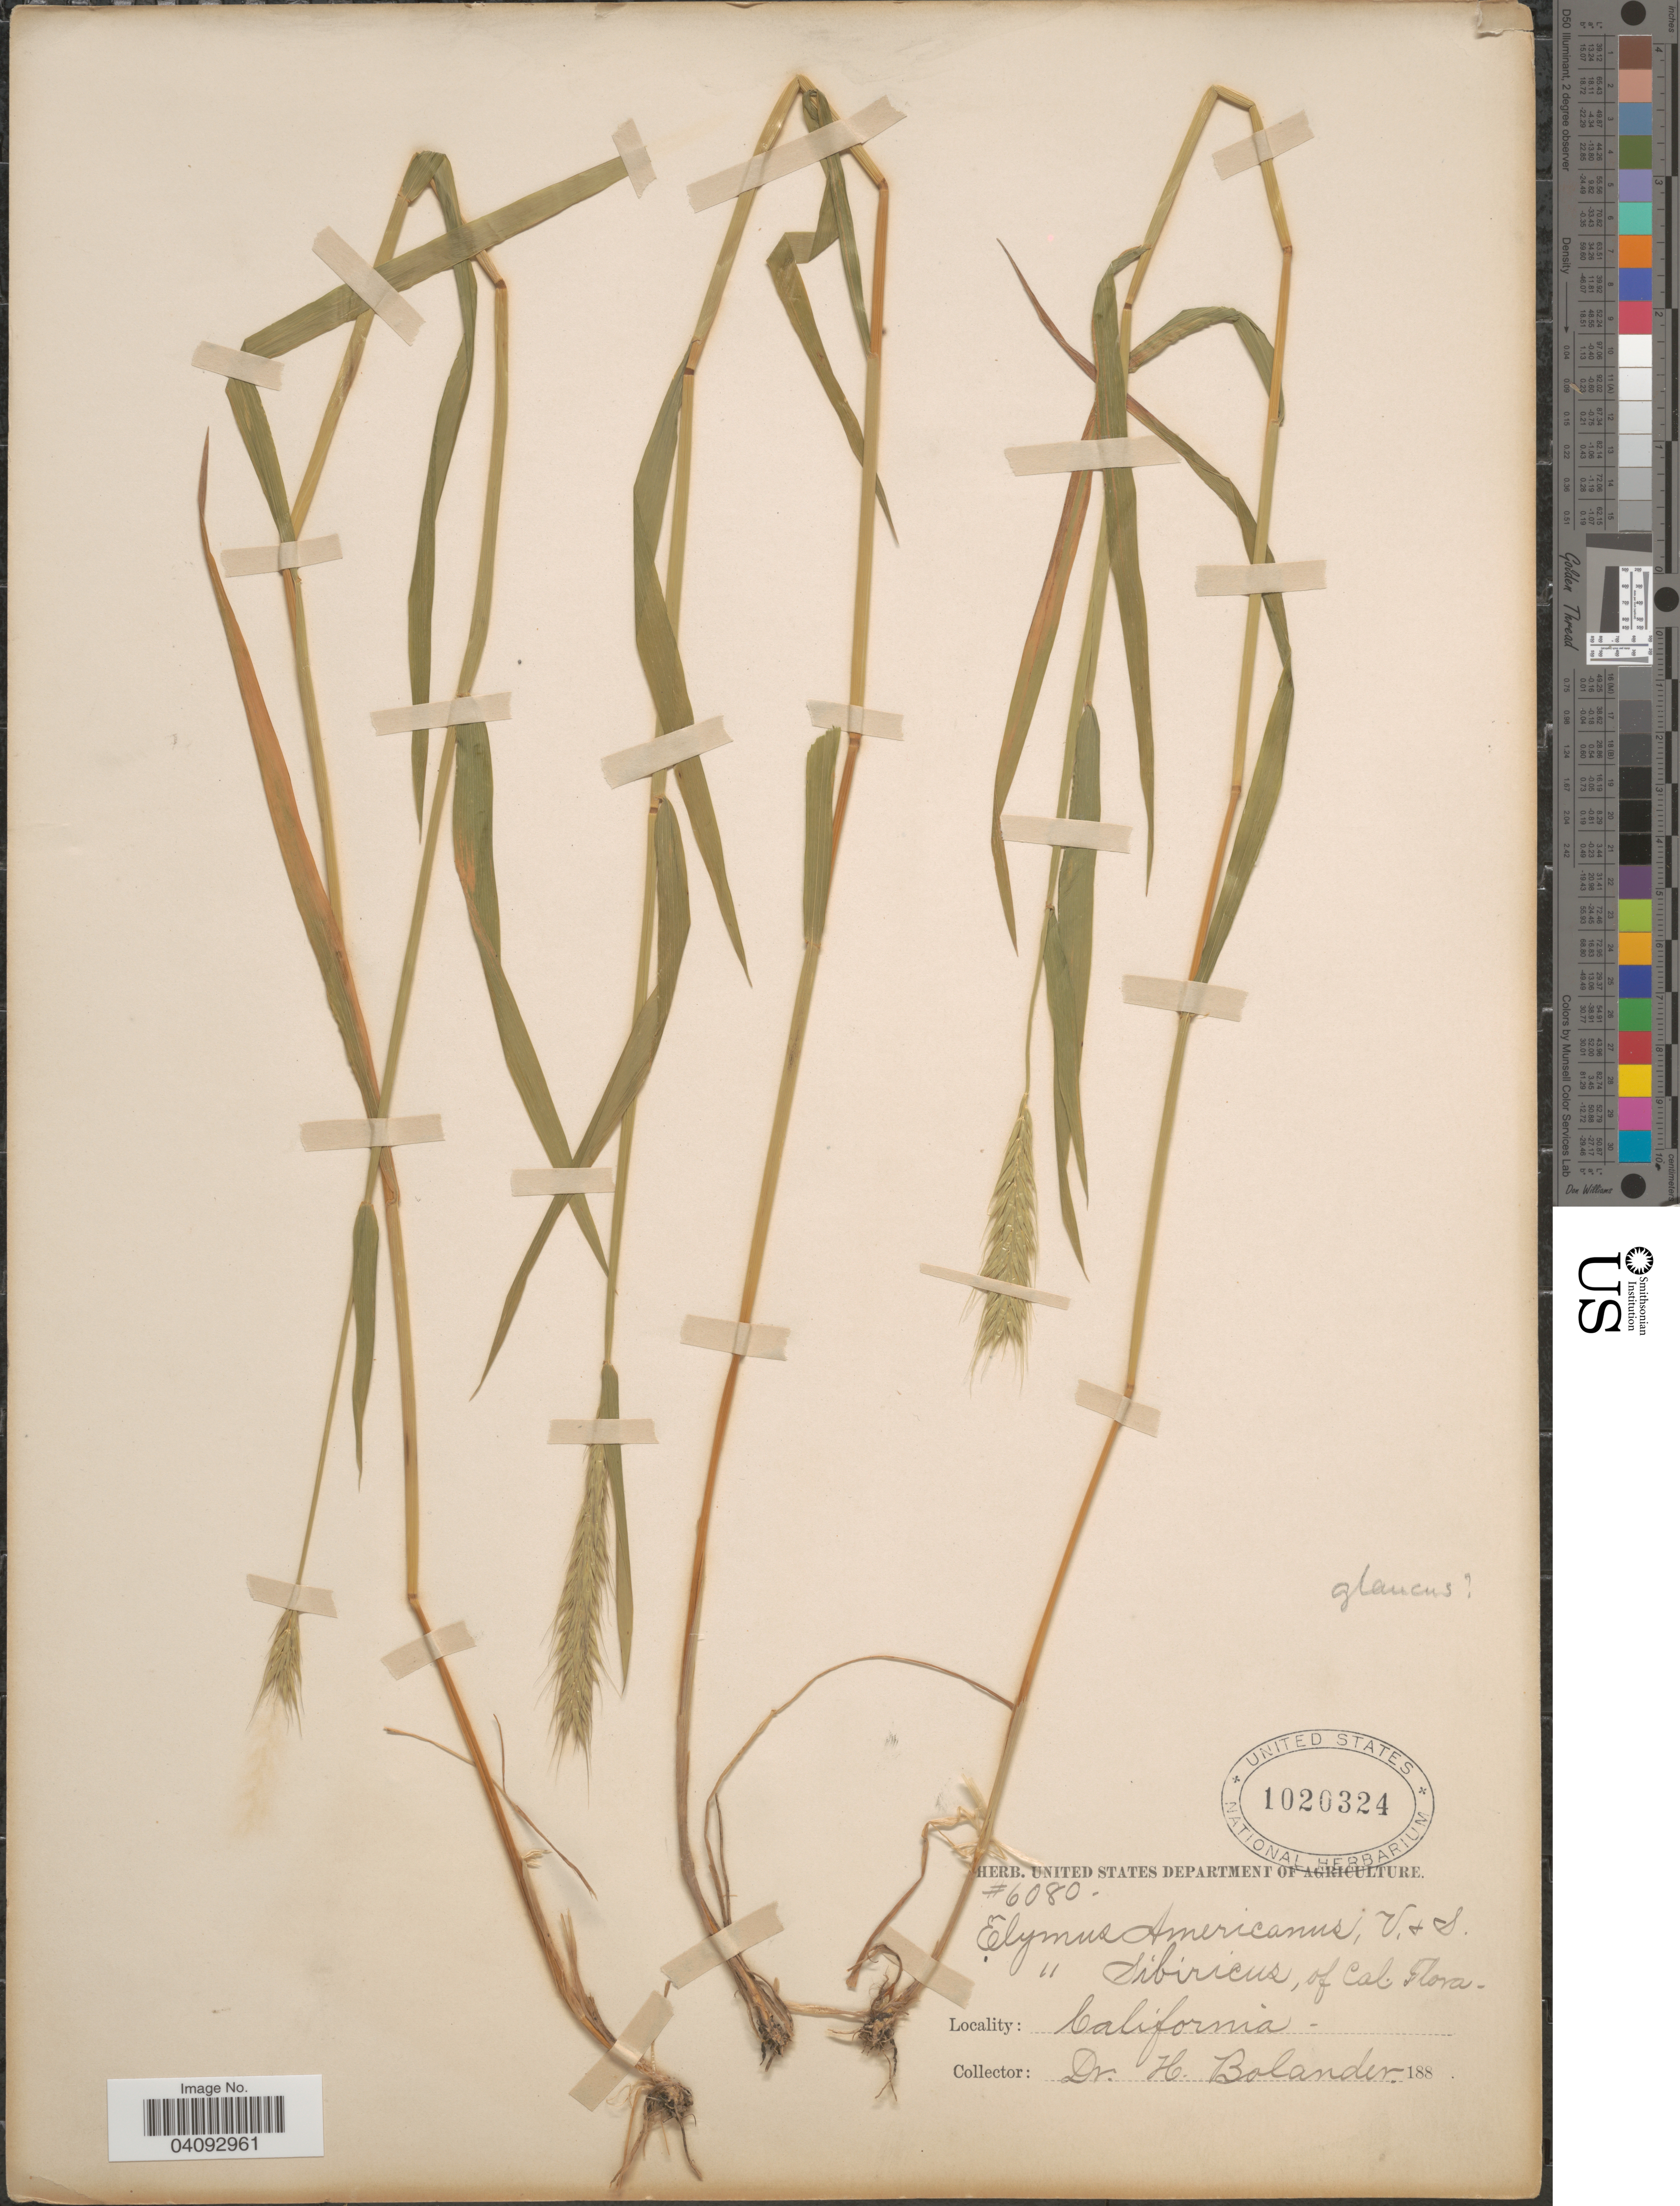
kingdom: Plantae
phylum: Tracheophyta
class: Liliopsida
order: Poales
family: Poaceae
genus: Elymus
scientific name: Elymus glaucus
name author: Buckley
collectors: H. Bolander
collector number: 6080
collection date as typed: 188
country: United States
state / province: California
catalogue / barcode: US 1020324